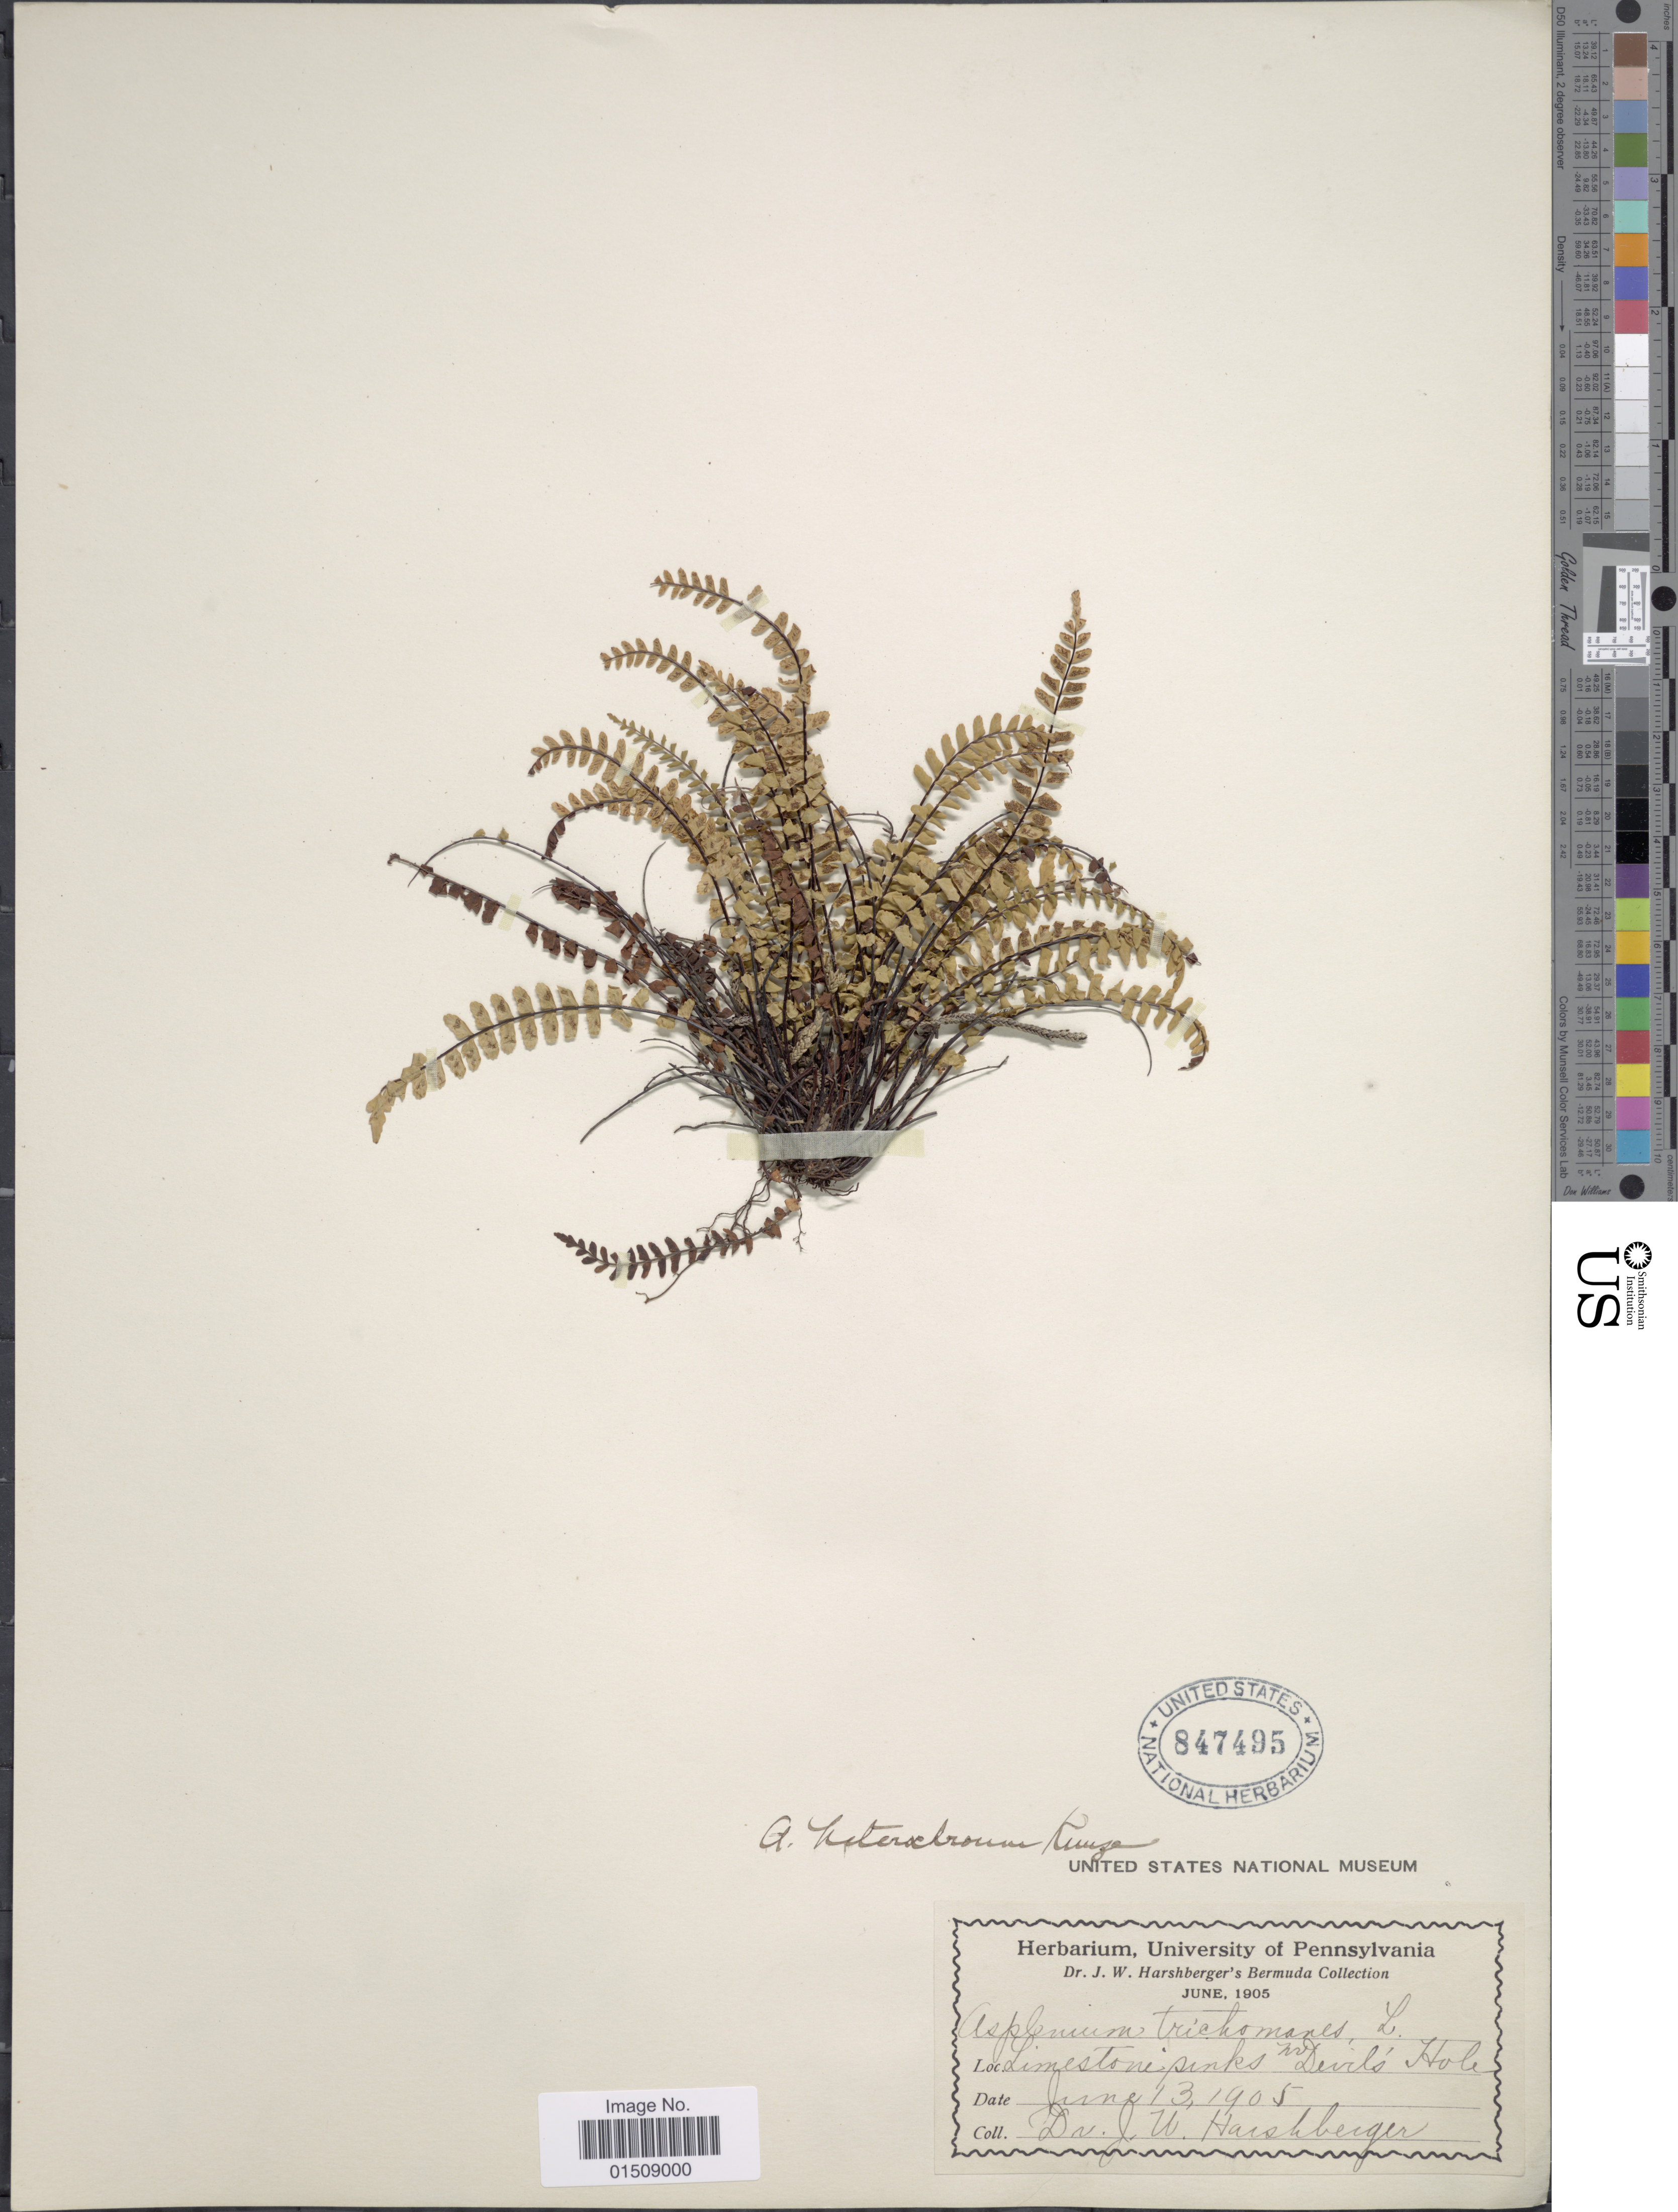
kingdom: Plantae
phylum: Tracheophyta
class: Polypodiopsida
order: Polypodiales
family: Aspleniaceae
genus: Asplenium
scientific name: Asplenium heterochroum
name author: Kunze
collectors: J. W. Harshberger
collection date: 1905-06-13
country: Bermuda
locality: Devil's Hole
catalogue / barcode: US 847495